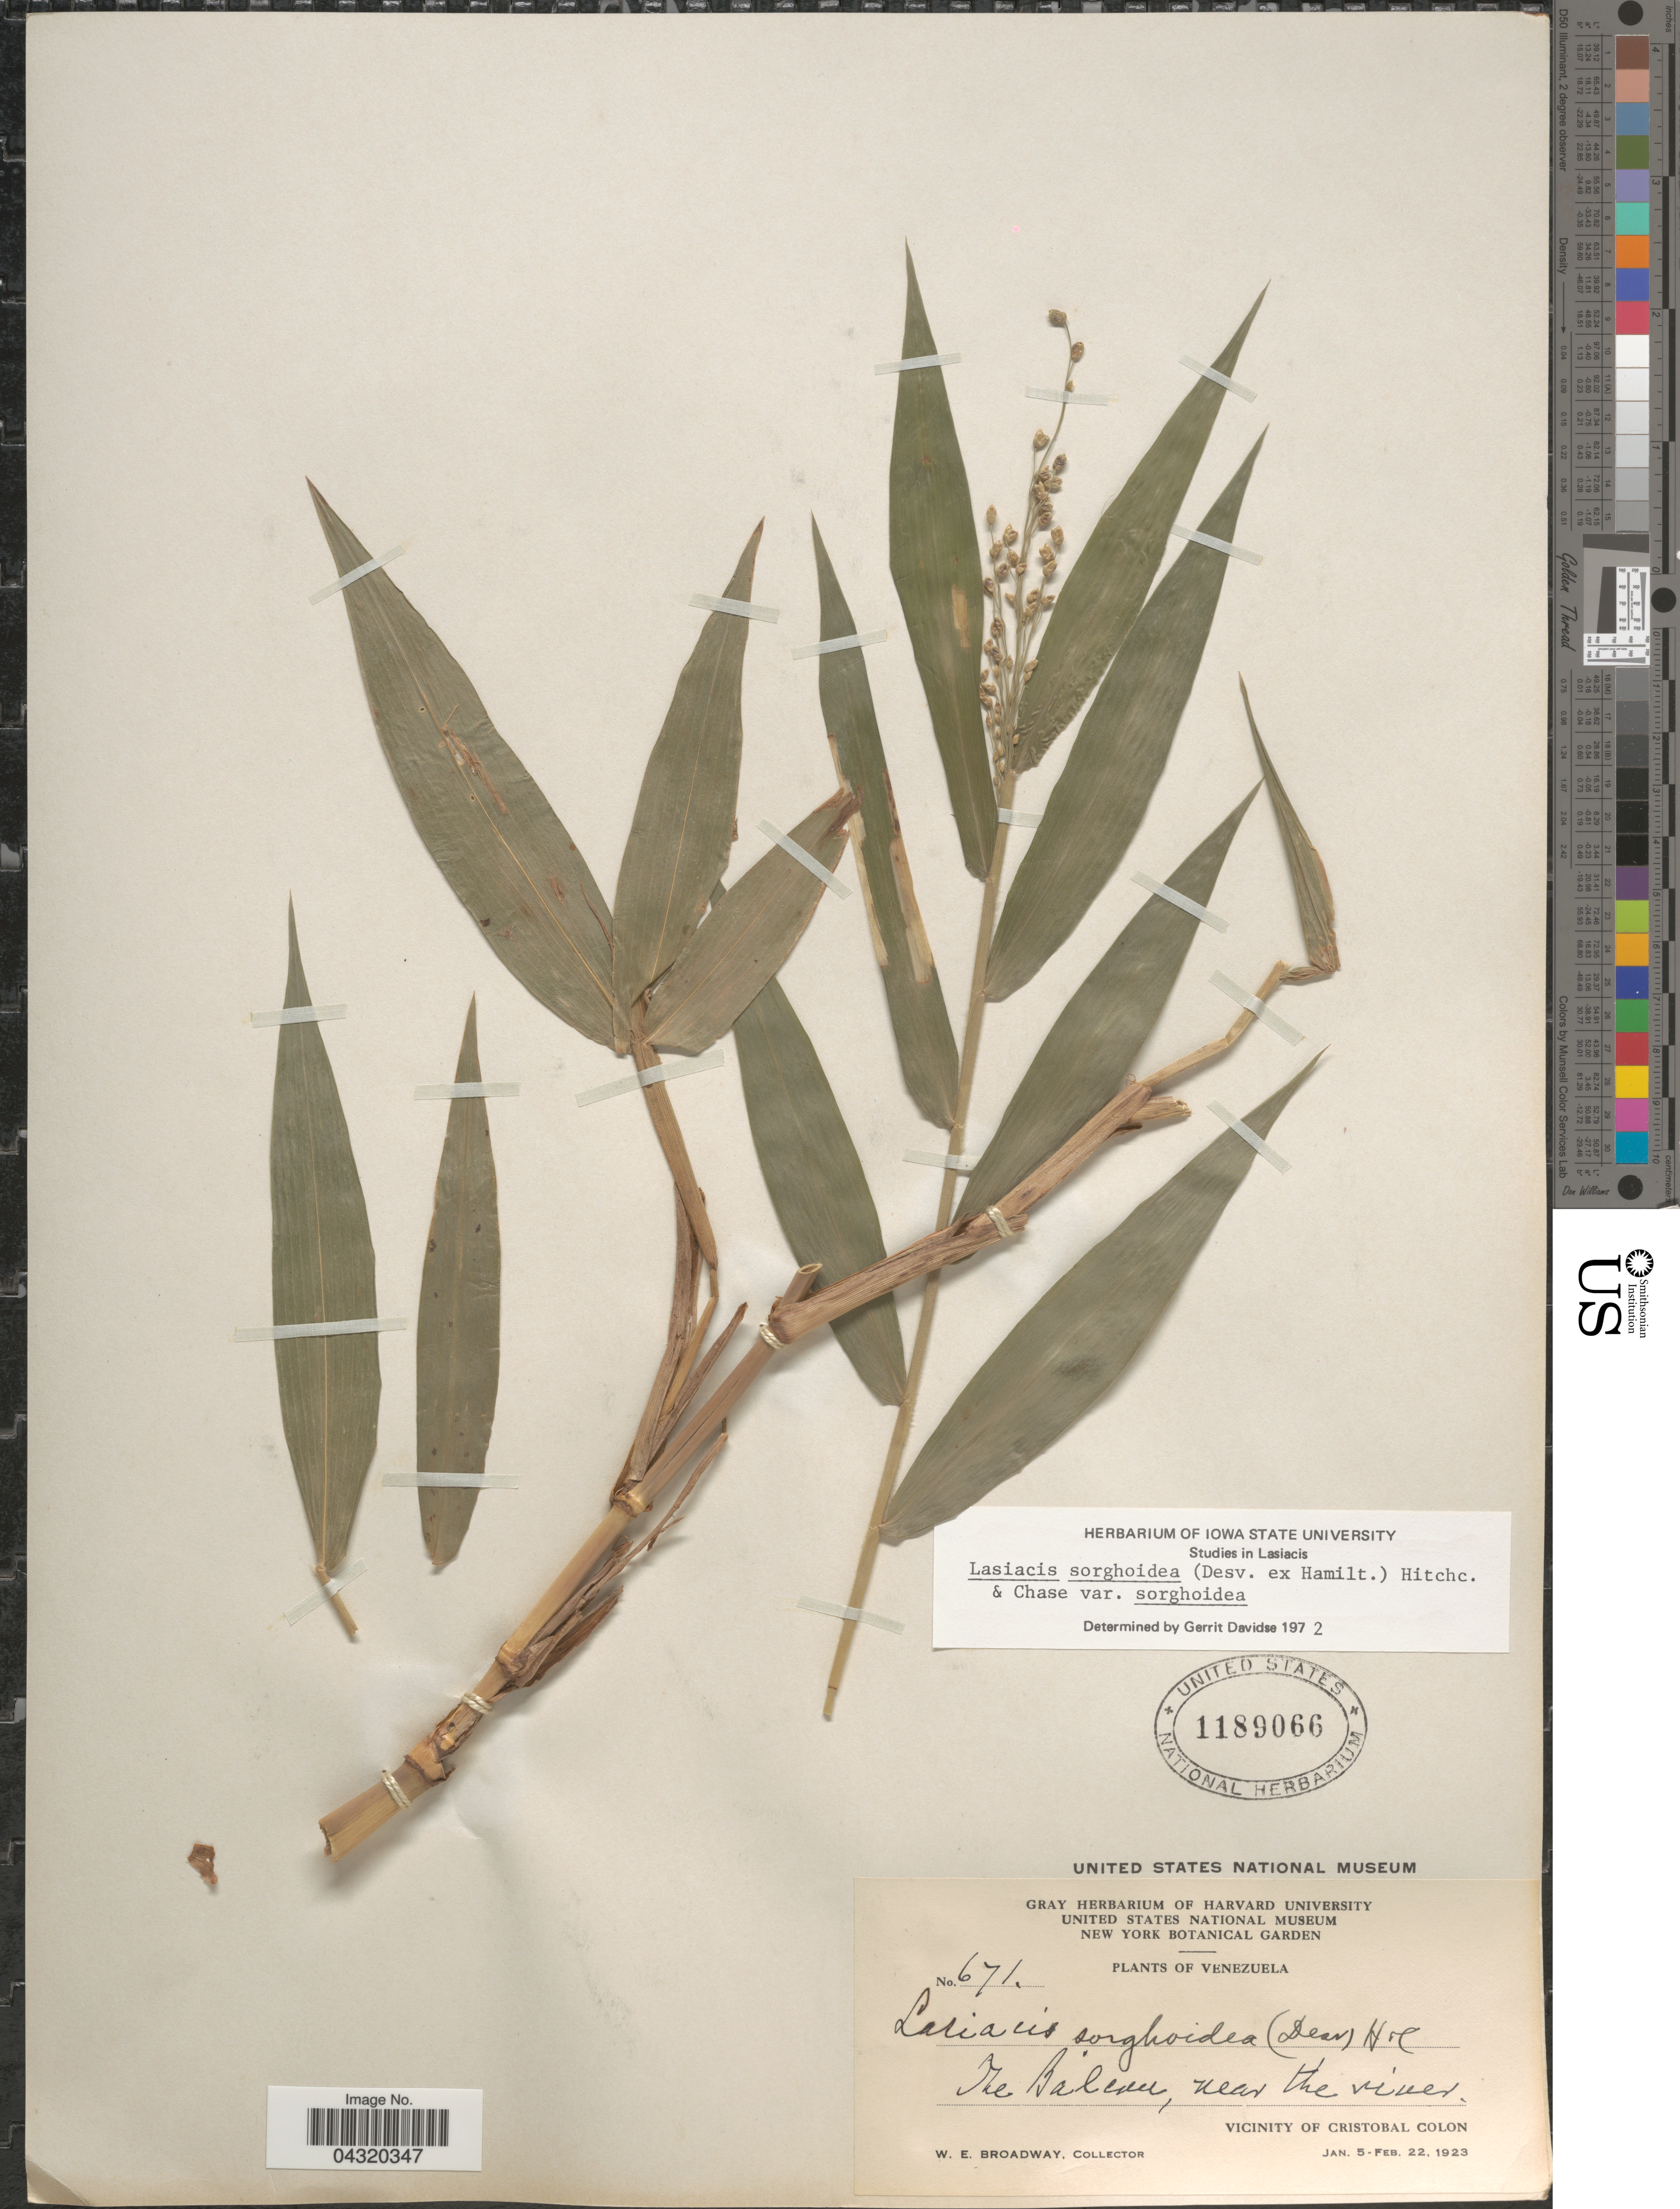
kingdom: Plantae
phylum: Tracheophyta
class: Liliopsida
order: Poales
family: Poaceae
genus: Lasiacis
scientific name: Lasiacis sorghoidea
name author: (Desv. ex Ham.) Hitchc. & Chase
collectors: W. E. Broadway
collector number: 671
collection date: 1923-01-05/1923-02-22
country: Venezuela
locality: The Balcau [interpreted], near the river. Vicinity of Cristobal Colon.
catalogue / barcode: US 1189066